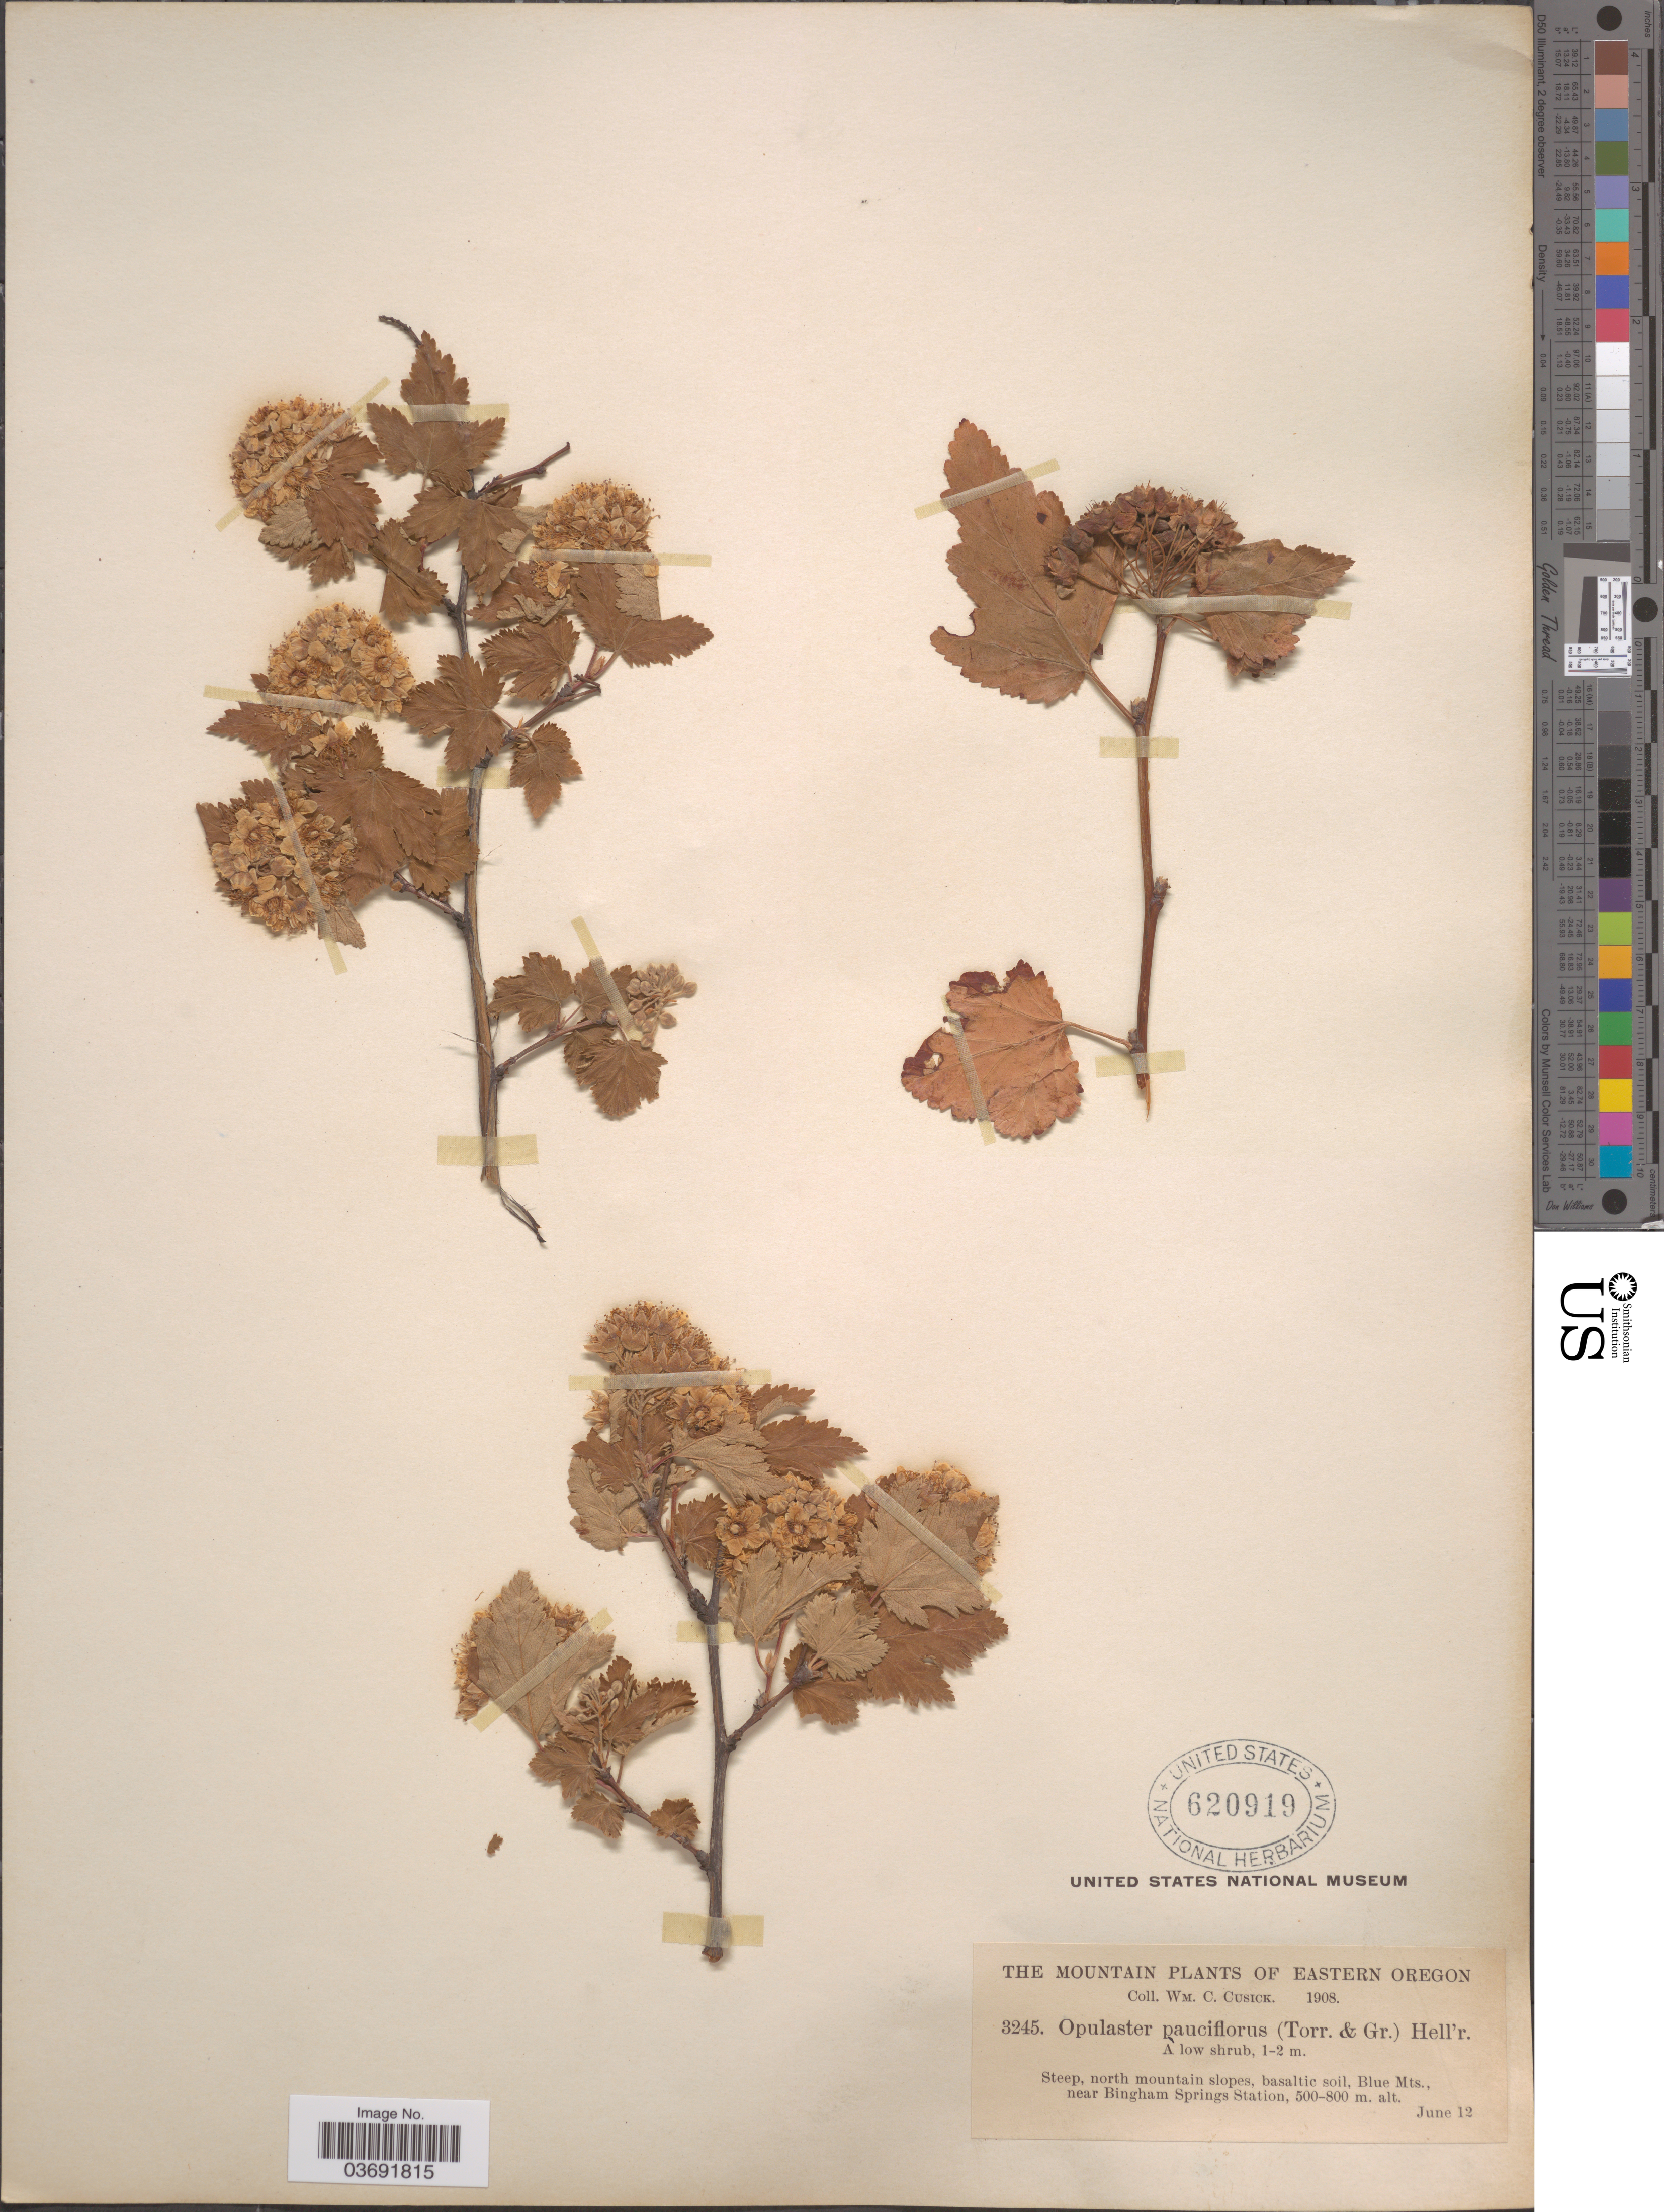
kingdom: Plantae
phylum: Tracheophyta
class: Magnoliopsida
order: Rosales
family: Rosaceae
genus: Physocarpus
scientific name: Physocarpus malvaceus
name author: (Greene) Kuntze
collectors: W. C. Cusick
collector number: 3245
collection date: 1908-06-12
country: United States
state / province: Oregon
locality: Eastern Oregon. Steep, north of mountain slopes, basaltic soil, Blue Mts., near Bingham Springs Station.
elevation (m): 500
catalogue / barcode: US 620919